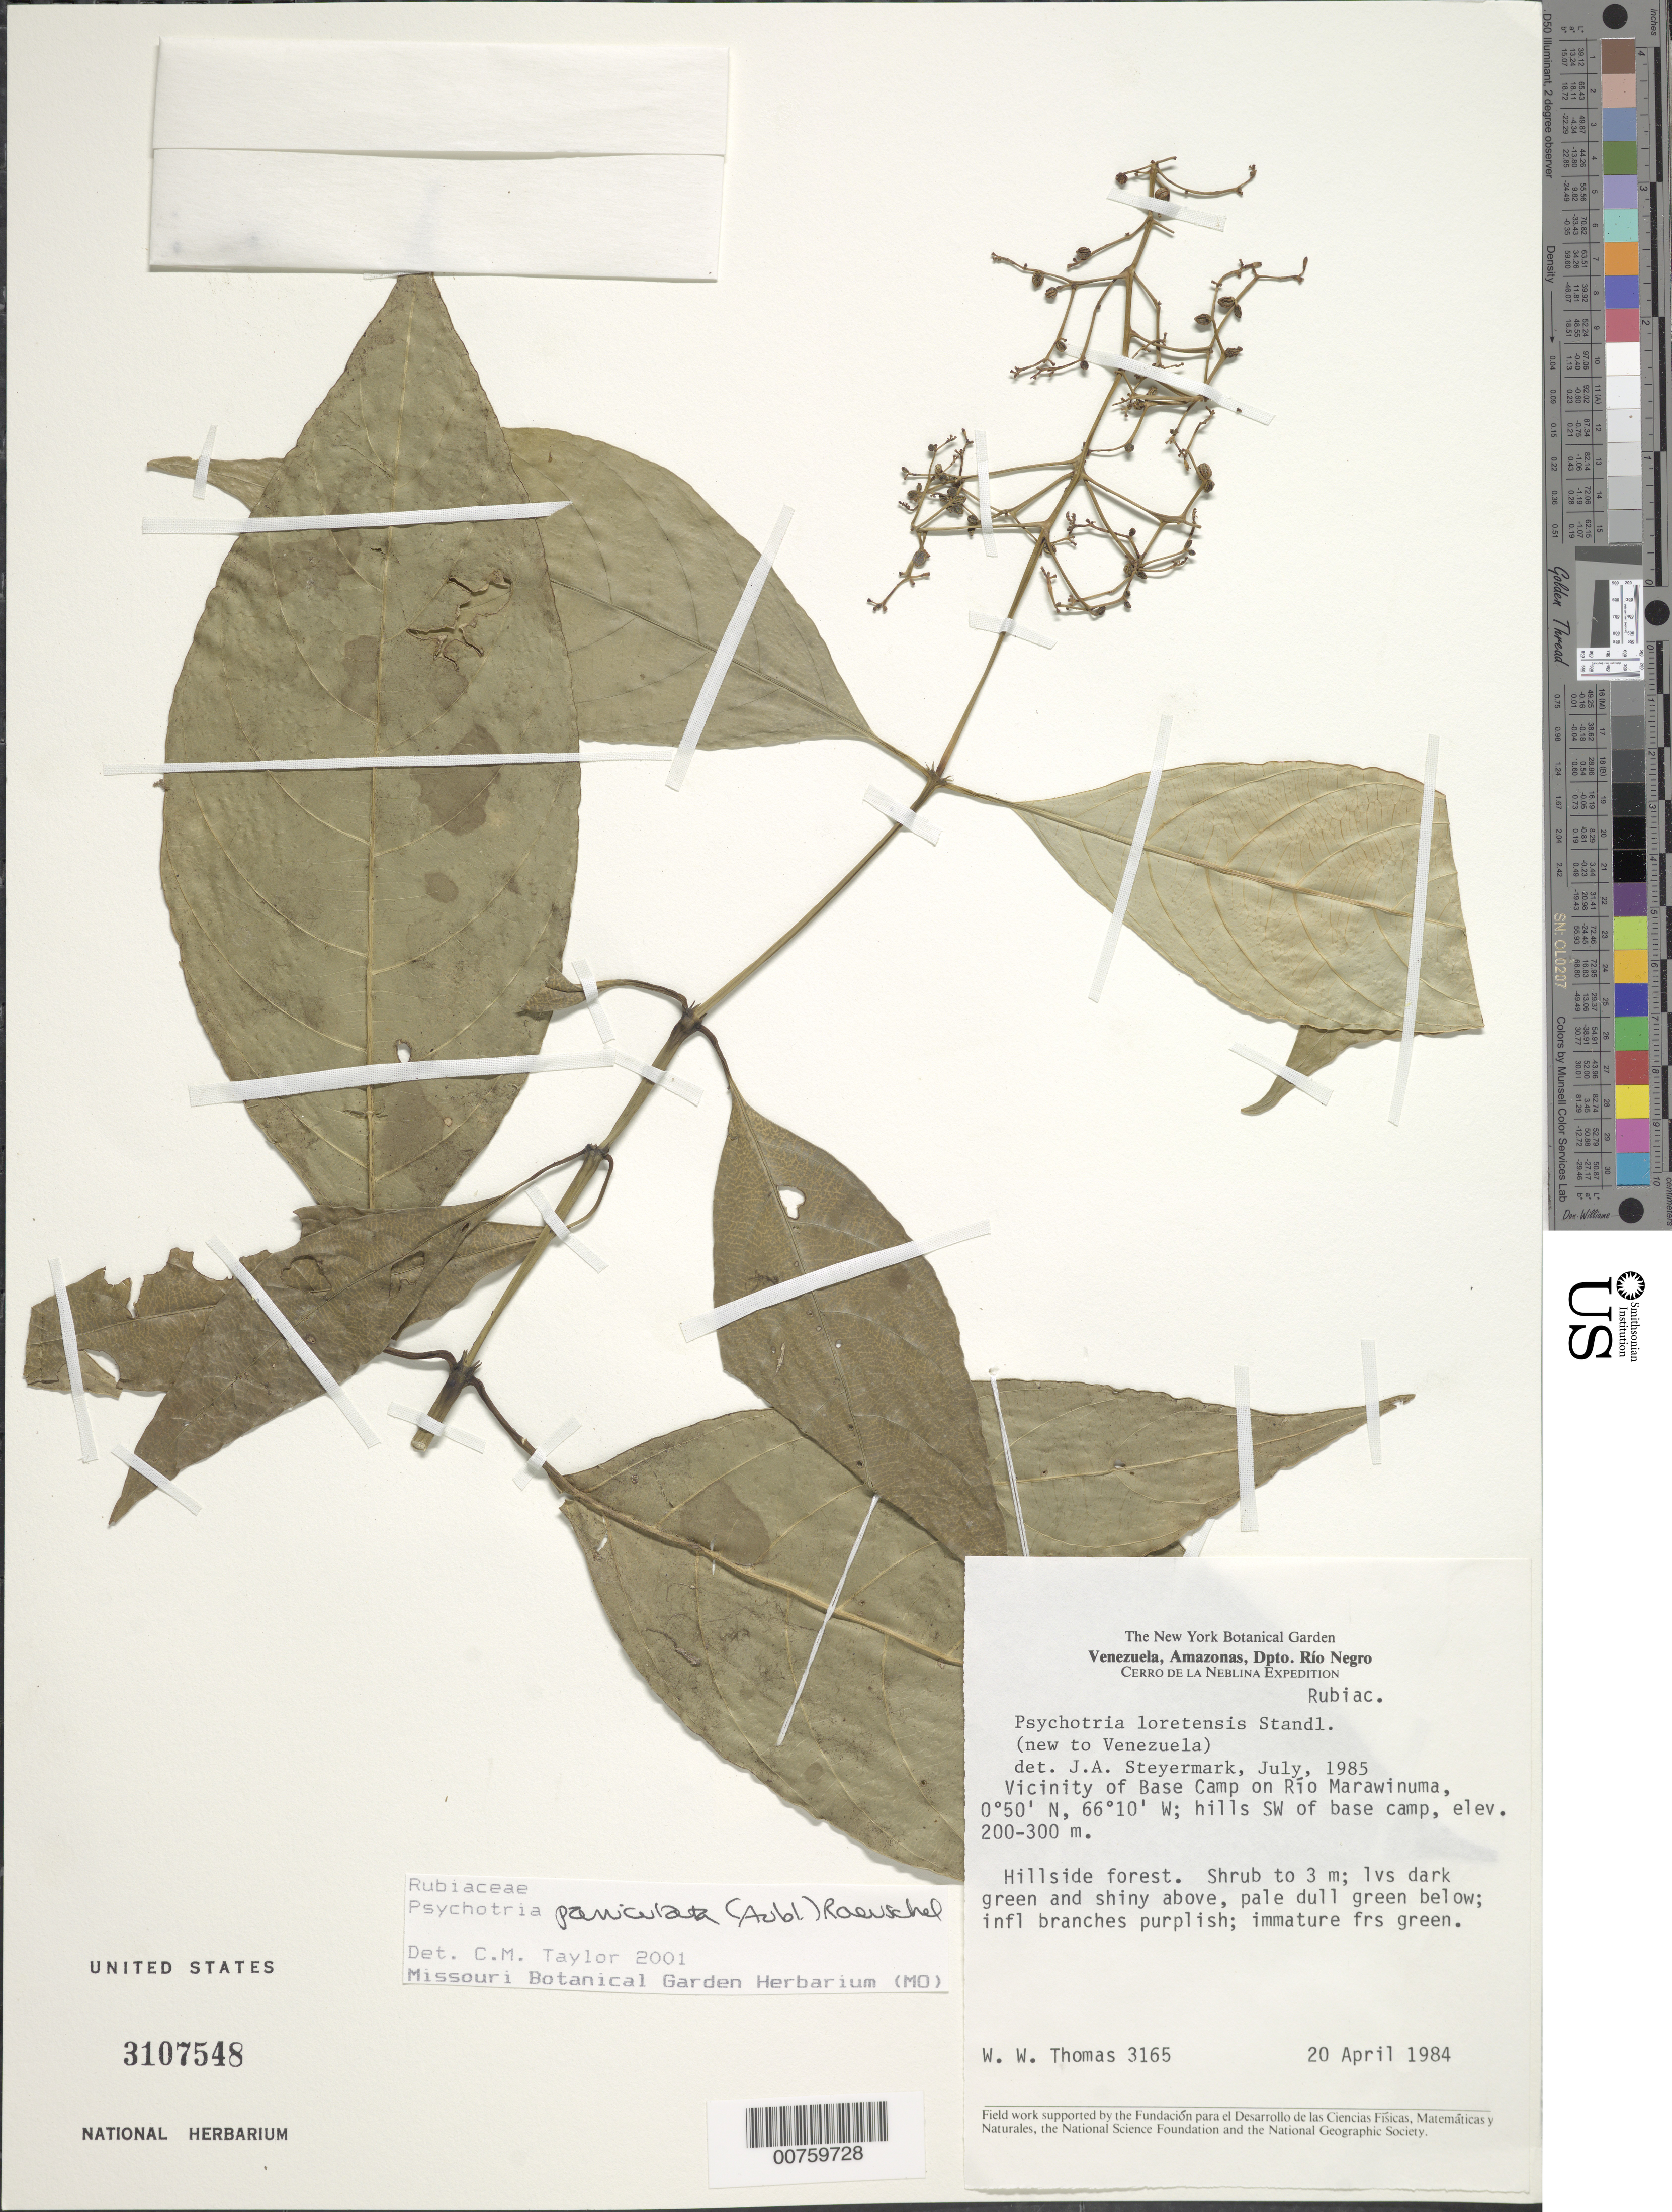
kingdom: Plantae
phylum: Tracheophyta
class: Magnoliopsida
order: Gentianales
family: Rubiaceae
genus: Palicourea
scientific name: Palicourea aubletii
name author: Delprete & J.H. Kirkbr.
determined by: Kirkbride, J. H., Jr.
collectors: W. W. Thomas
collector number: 3165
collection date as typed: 20-Apr-84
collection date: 1984-04-20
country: Venezuela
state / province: Amazonas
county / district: Río Negro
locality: Cerro de La Neblina Base Camp on Río Mawarinuma, SW of base camp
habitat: Hillside forest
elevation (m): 200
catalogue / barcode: US 3107548